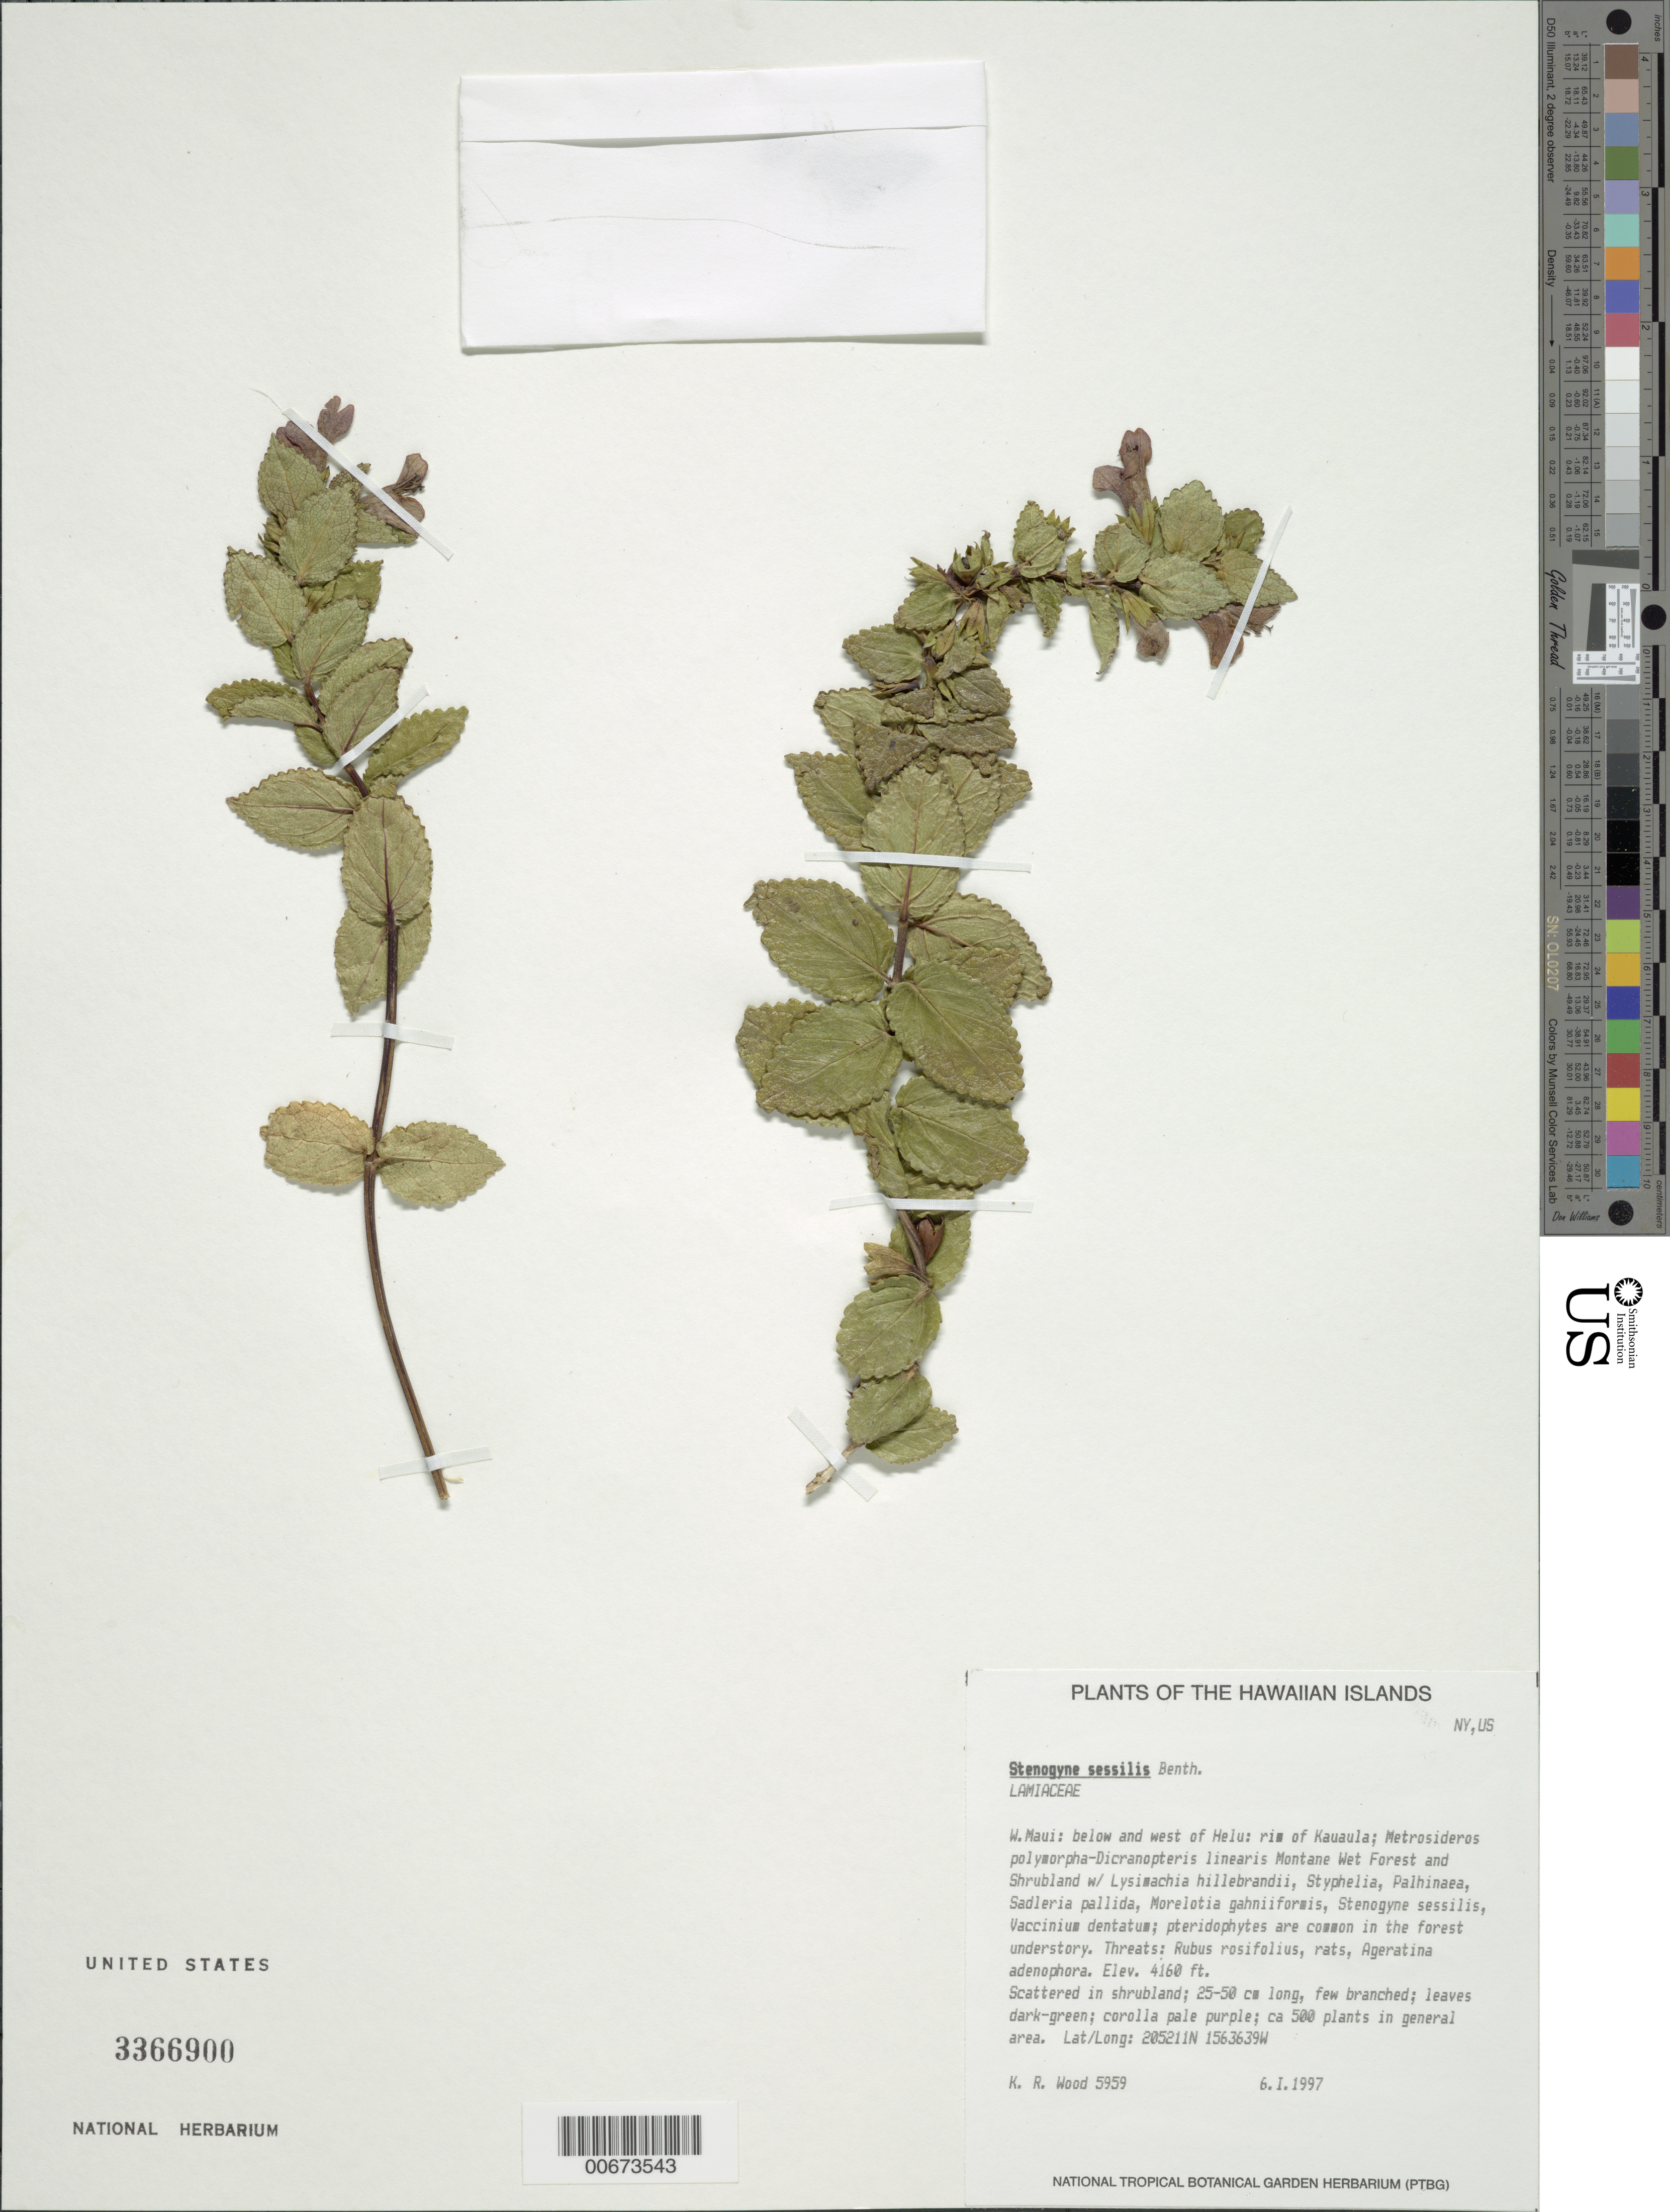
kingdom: Plantae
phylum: Tracheophyta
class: Magnoliopsida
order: Lamiales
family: Lamiaceae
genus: Stenogyne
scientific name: Stenogyne sessilis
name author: Benth.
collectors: K. R. Wood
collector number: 5959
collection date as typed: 6 Jan 1997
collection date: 1997-01-06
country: United States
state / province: Hawaii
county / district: Maui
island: Maui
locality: Below and west of Helu, rim of Kauaula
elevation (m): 1268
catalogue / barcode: US 3366900